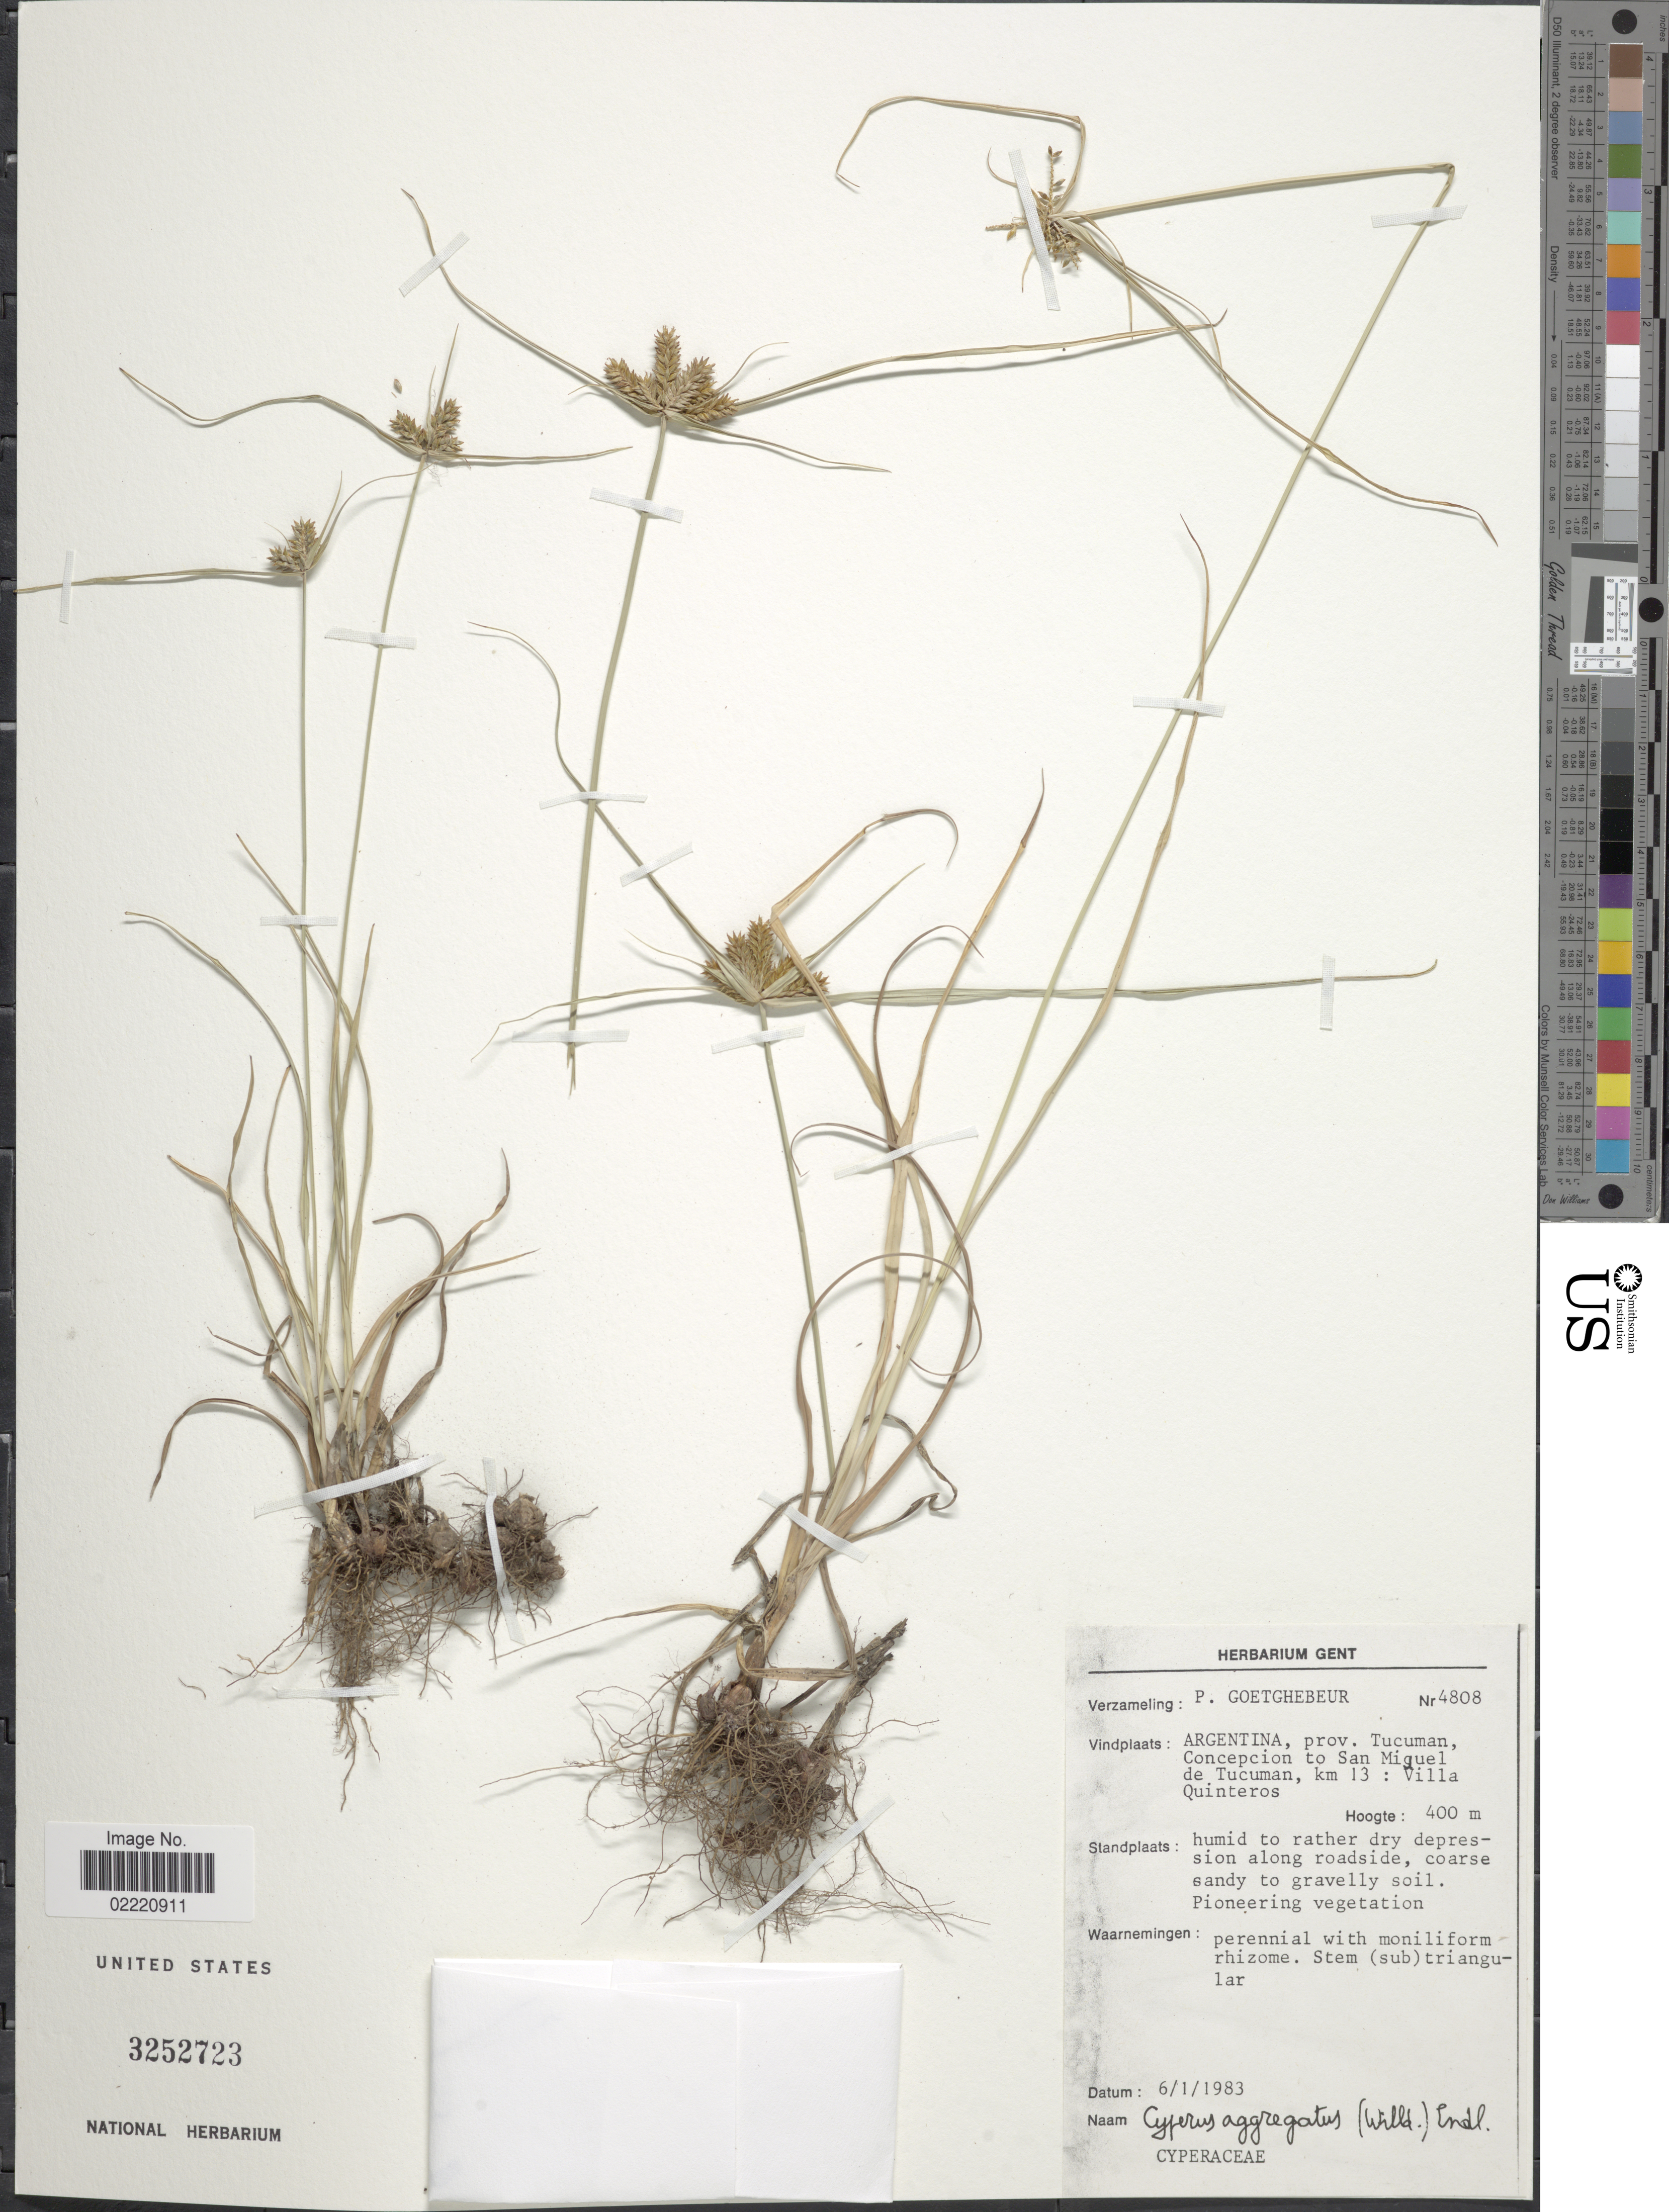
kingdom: Plantae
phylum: Tracheophyta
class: Liliopsida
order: Poales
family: Cyperaceae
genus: Cyperus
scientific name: Cyperus aggregatus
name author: (Willd.) Endl.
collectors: P. Goetghebeur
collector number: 4808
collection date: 1983-01-06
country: Argentina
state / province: Tucuman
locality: Concepcion to San Miguel de Tucuman, km 13: Villa Quinteros.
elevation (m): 400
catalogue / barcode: US 3252723